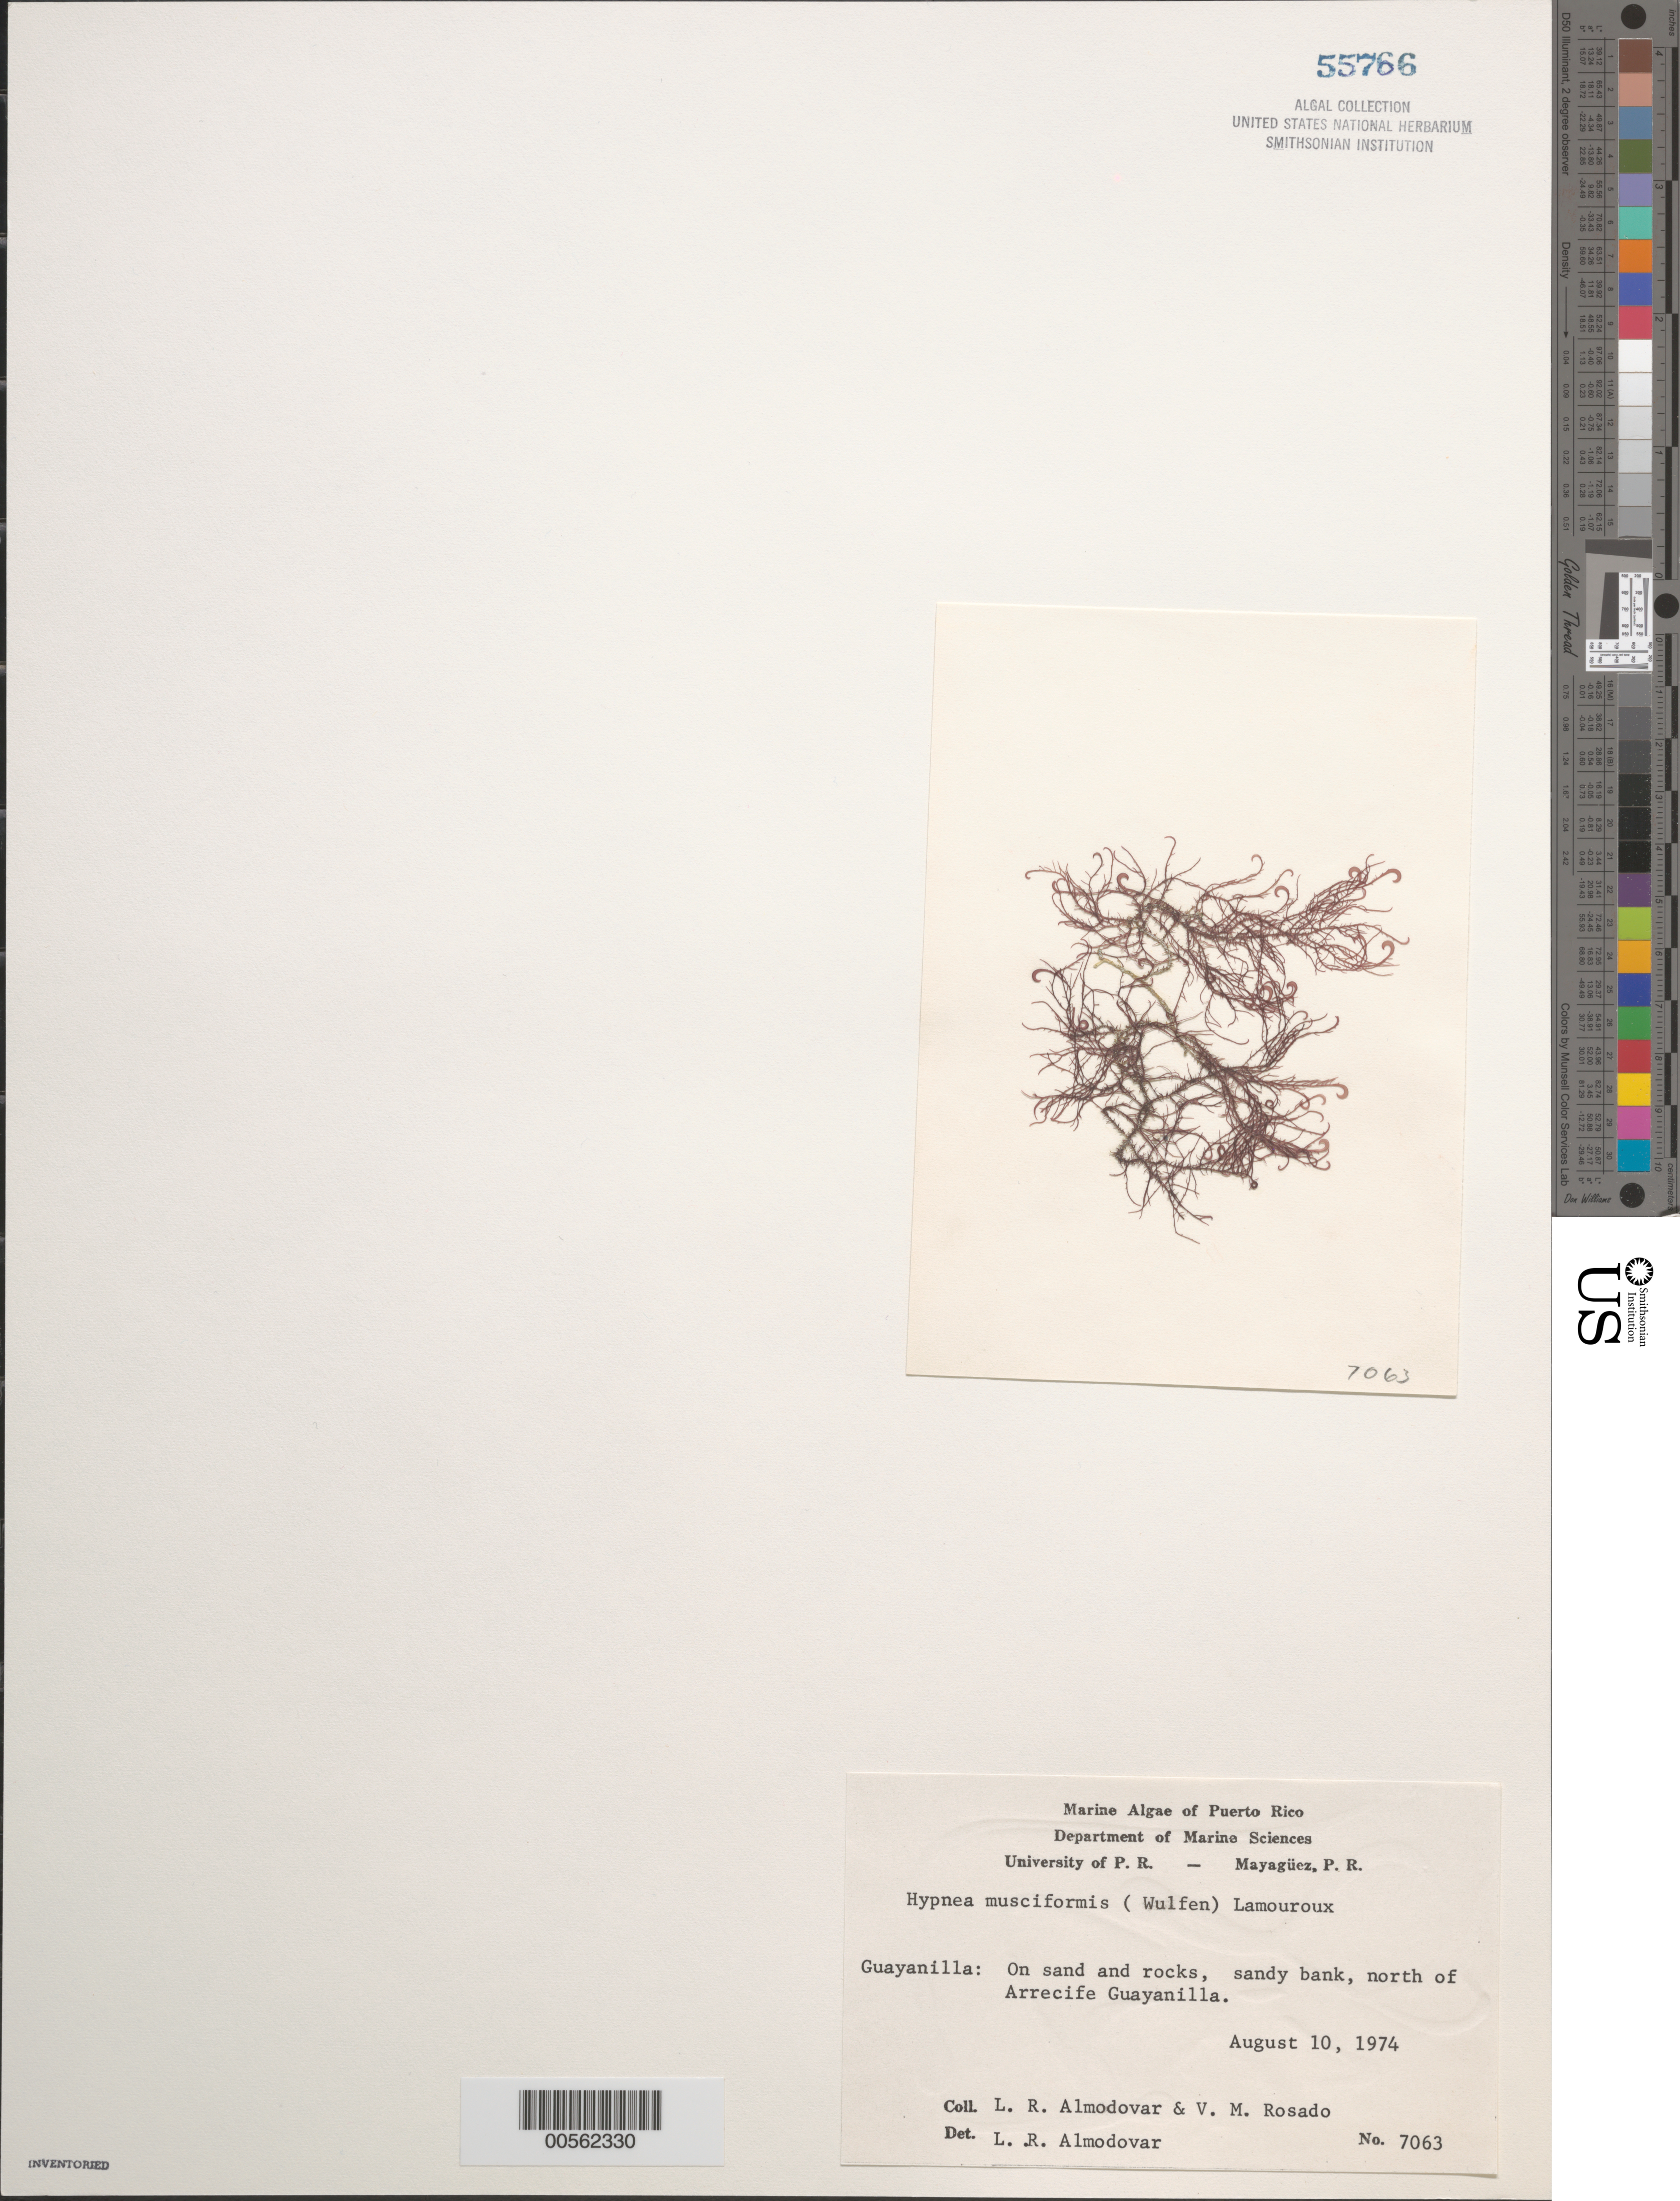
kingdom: Plantae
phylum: Rhodophyta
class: Florideophyceae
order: Gigartinales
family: Cystocloniaceae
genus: Hypnea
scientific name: Hypnea musciformis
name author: (Wulfen) J.V.Lamouroux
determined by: Almodovar, L. R.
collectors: L. Almodovar & V. Rosado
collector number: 7063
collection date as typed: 10 Aug 1974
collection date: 1974-08-10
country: Puerto Rico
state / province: Guayanilla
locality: North of arrecife guayanilla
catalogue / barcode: US 55766